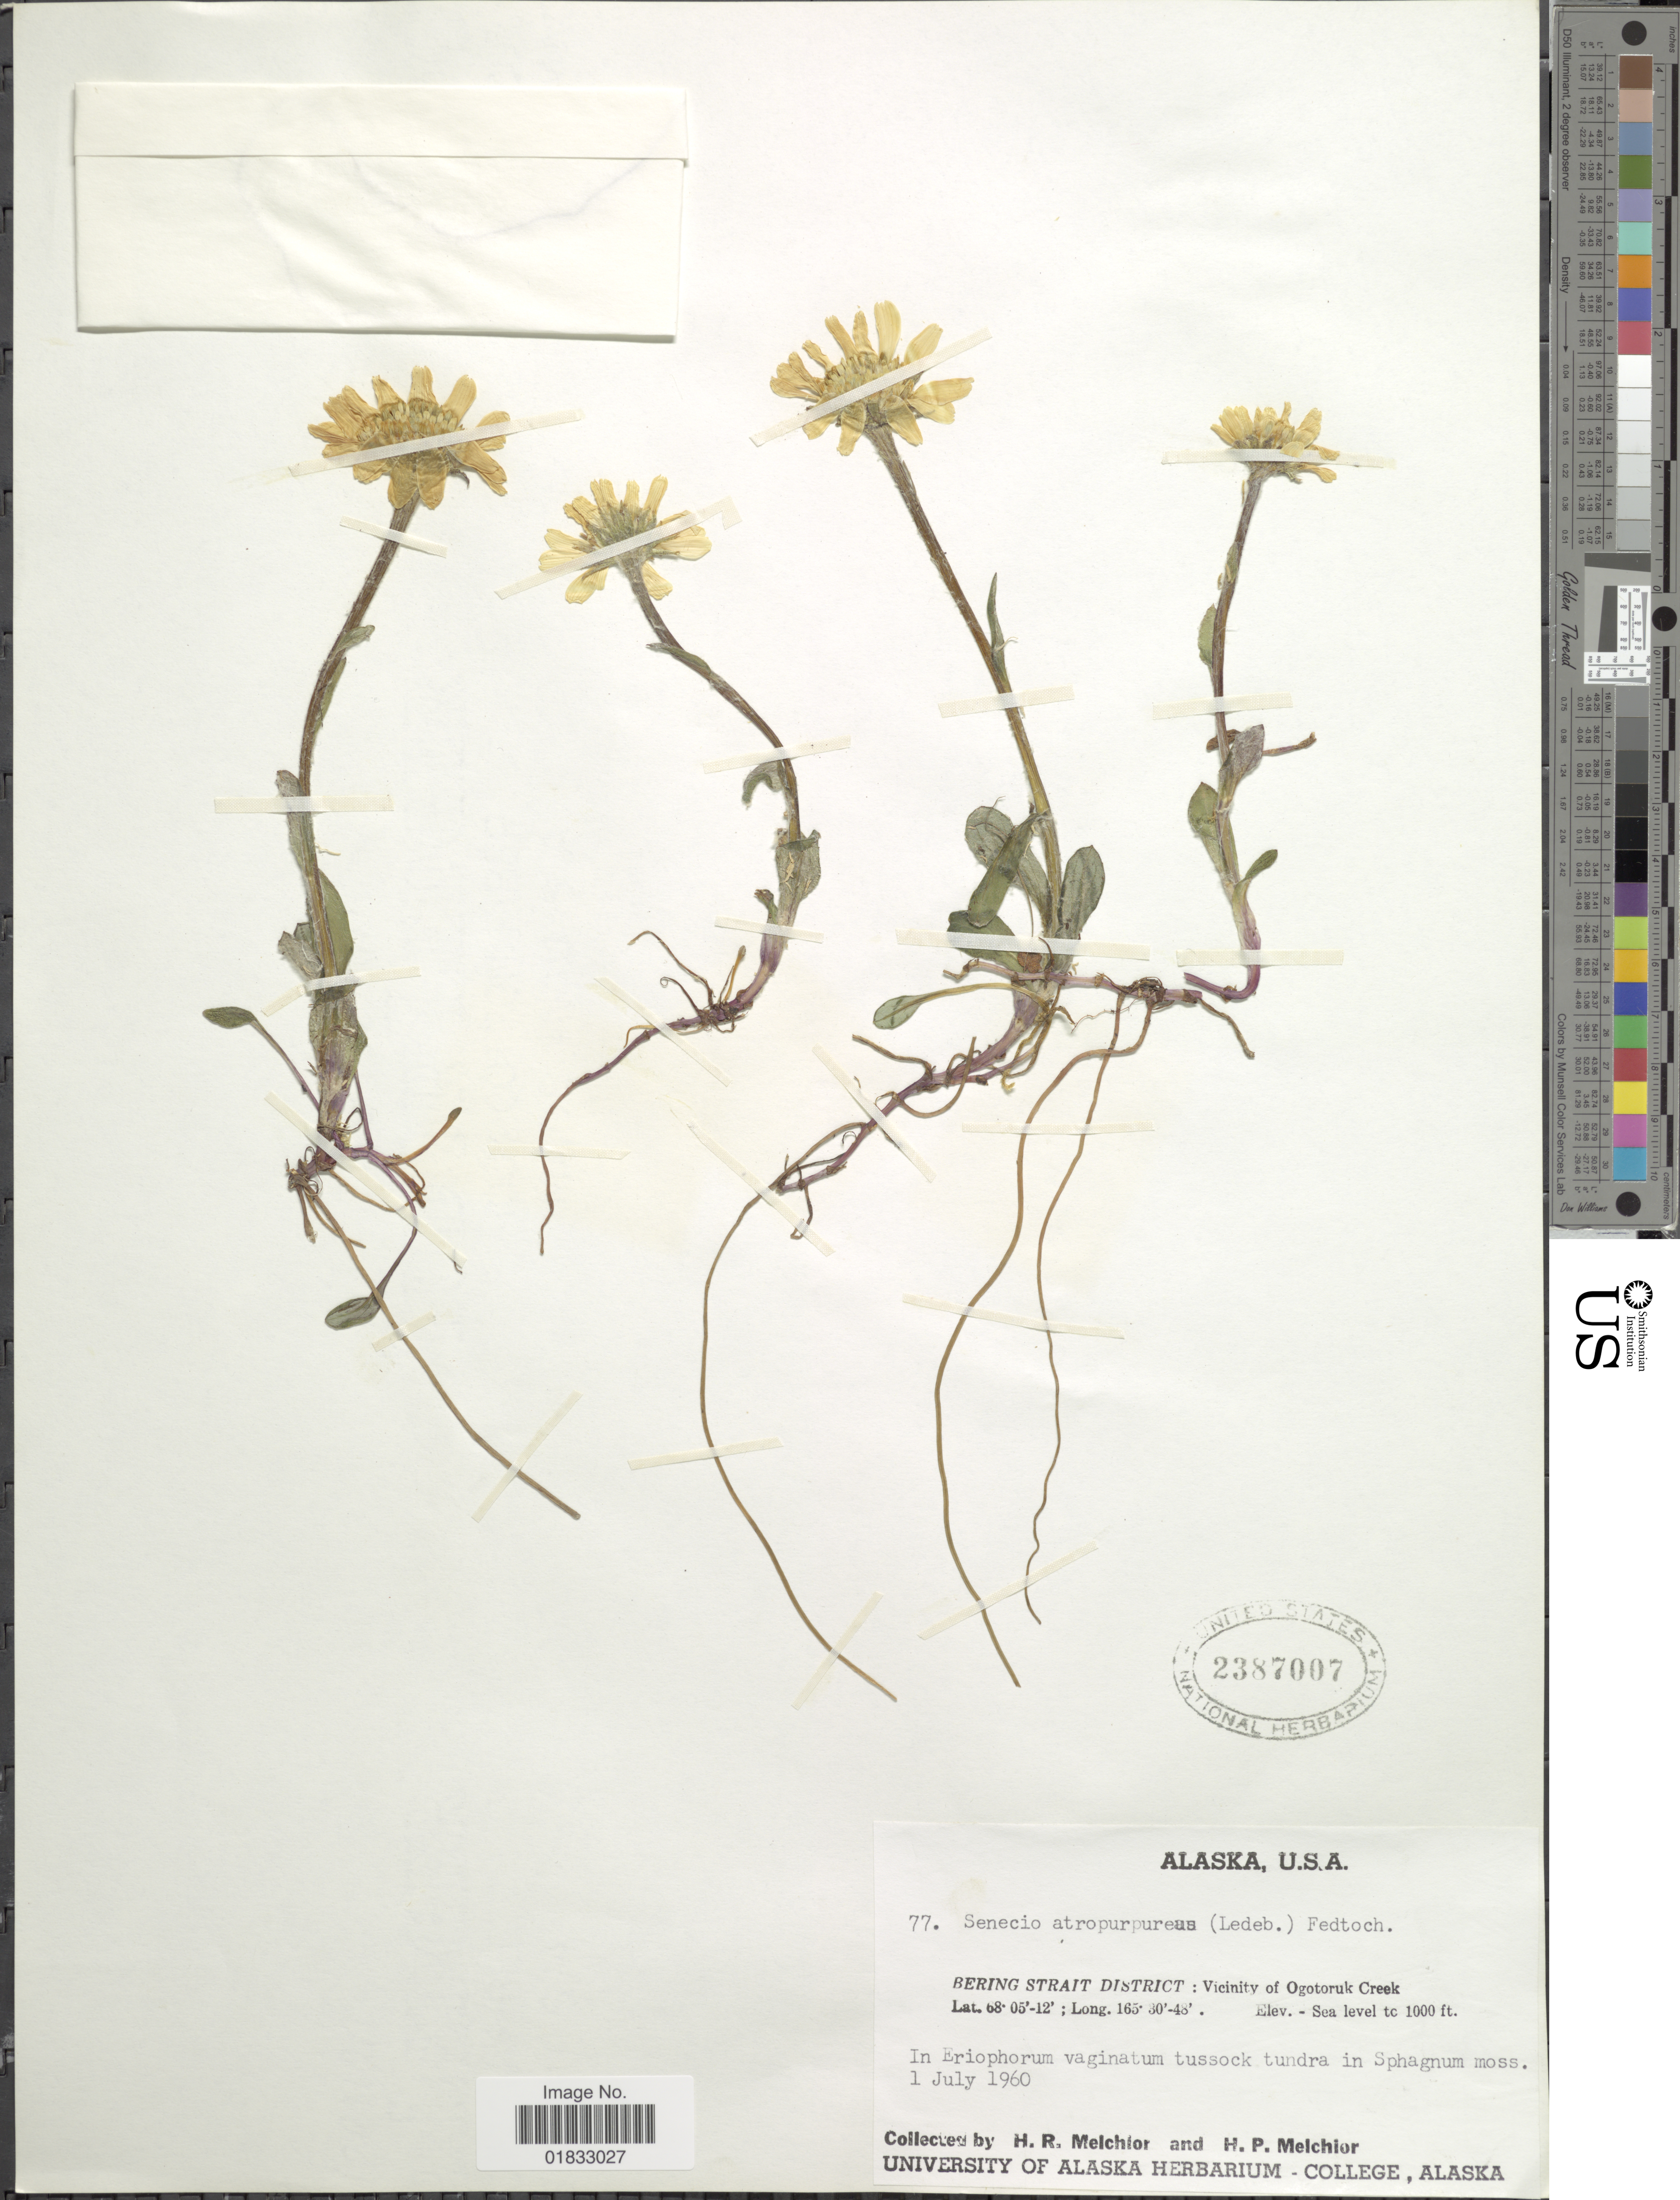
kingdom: Plantae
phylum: Tracheophyta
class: Magnoliopsida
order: Asterales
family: Asteraceae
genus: Tephroseris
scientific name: Tephroseris integrifolia subsp. atropurpurea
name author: (Ledeb.) B. Nord.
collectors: H. R. Melchior & H. P. Melchior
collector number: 77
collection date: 1960-07-01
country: United States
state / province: Alaska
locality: Bering Strait District: Vicinity of Ogotoruk Creek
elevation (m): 305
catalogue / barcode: US 2387007